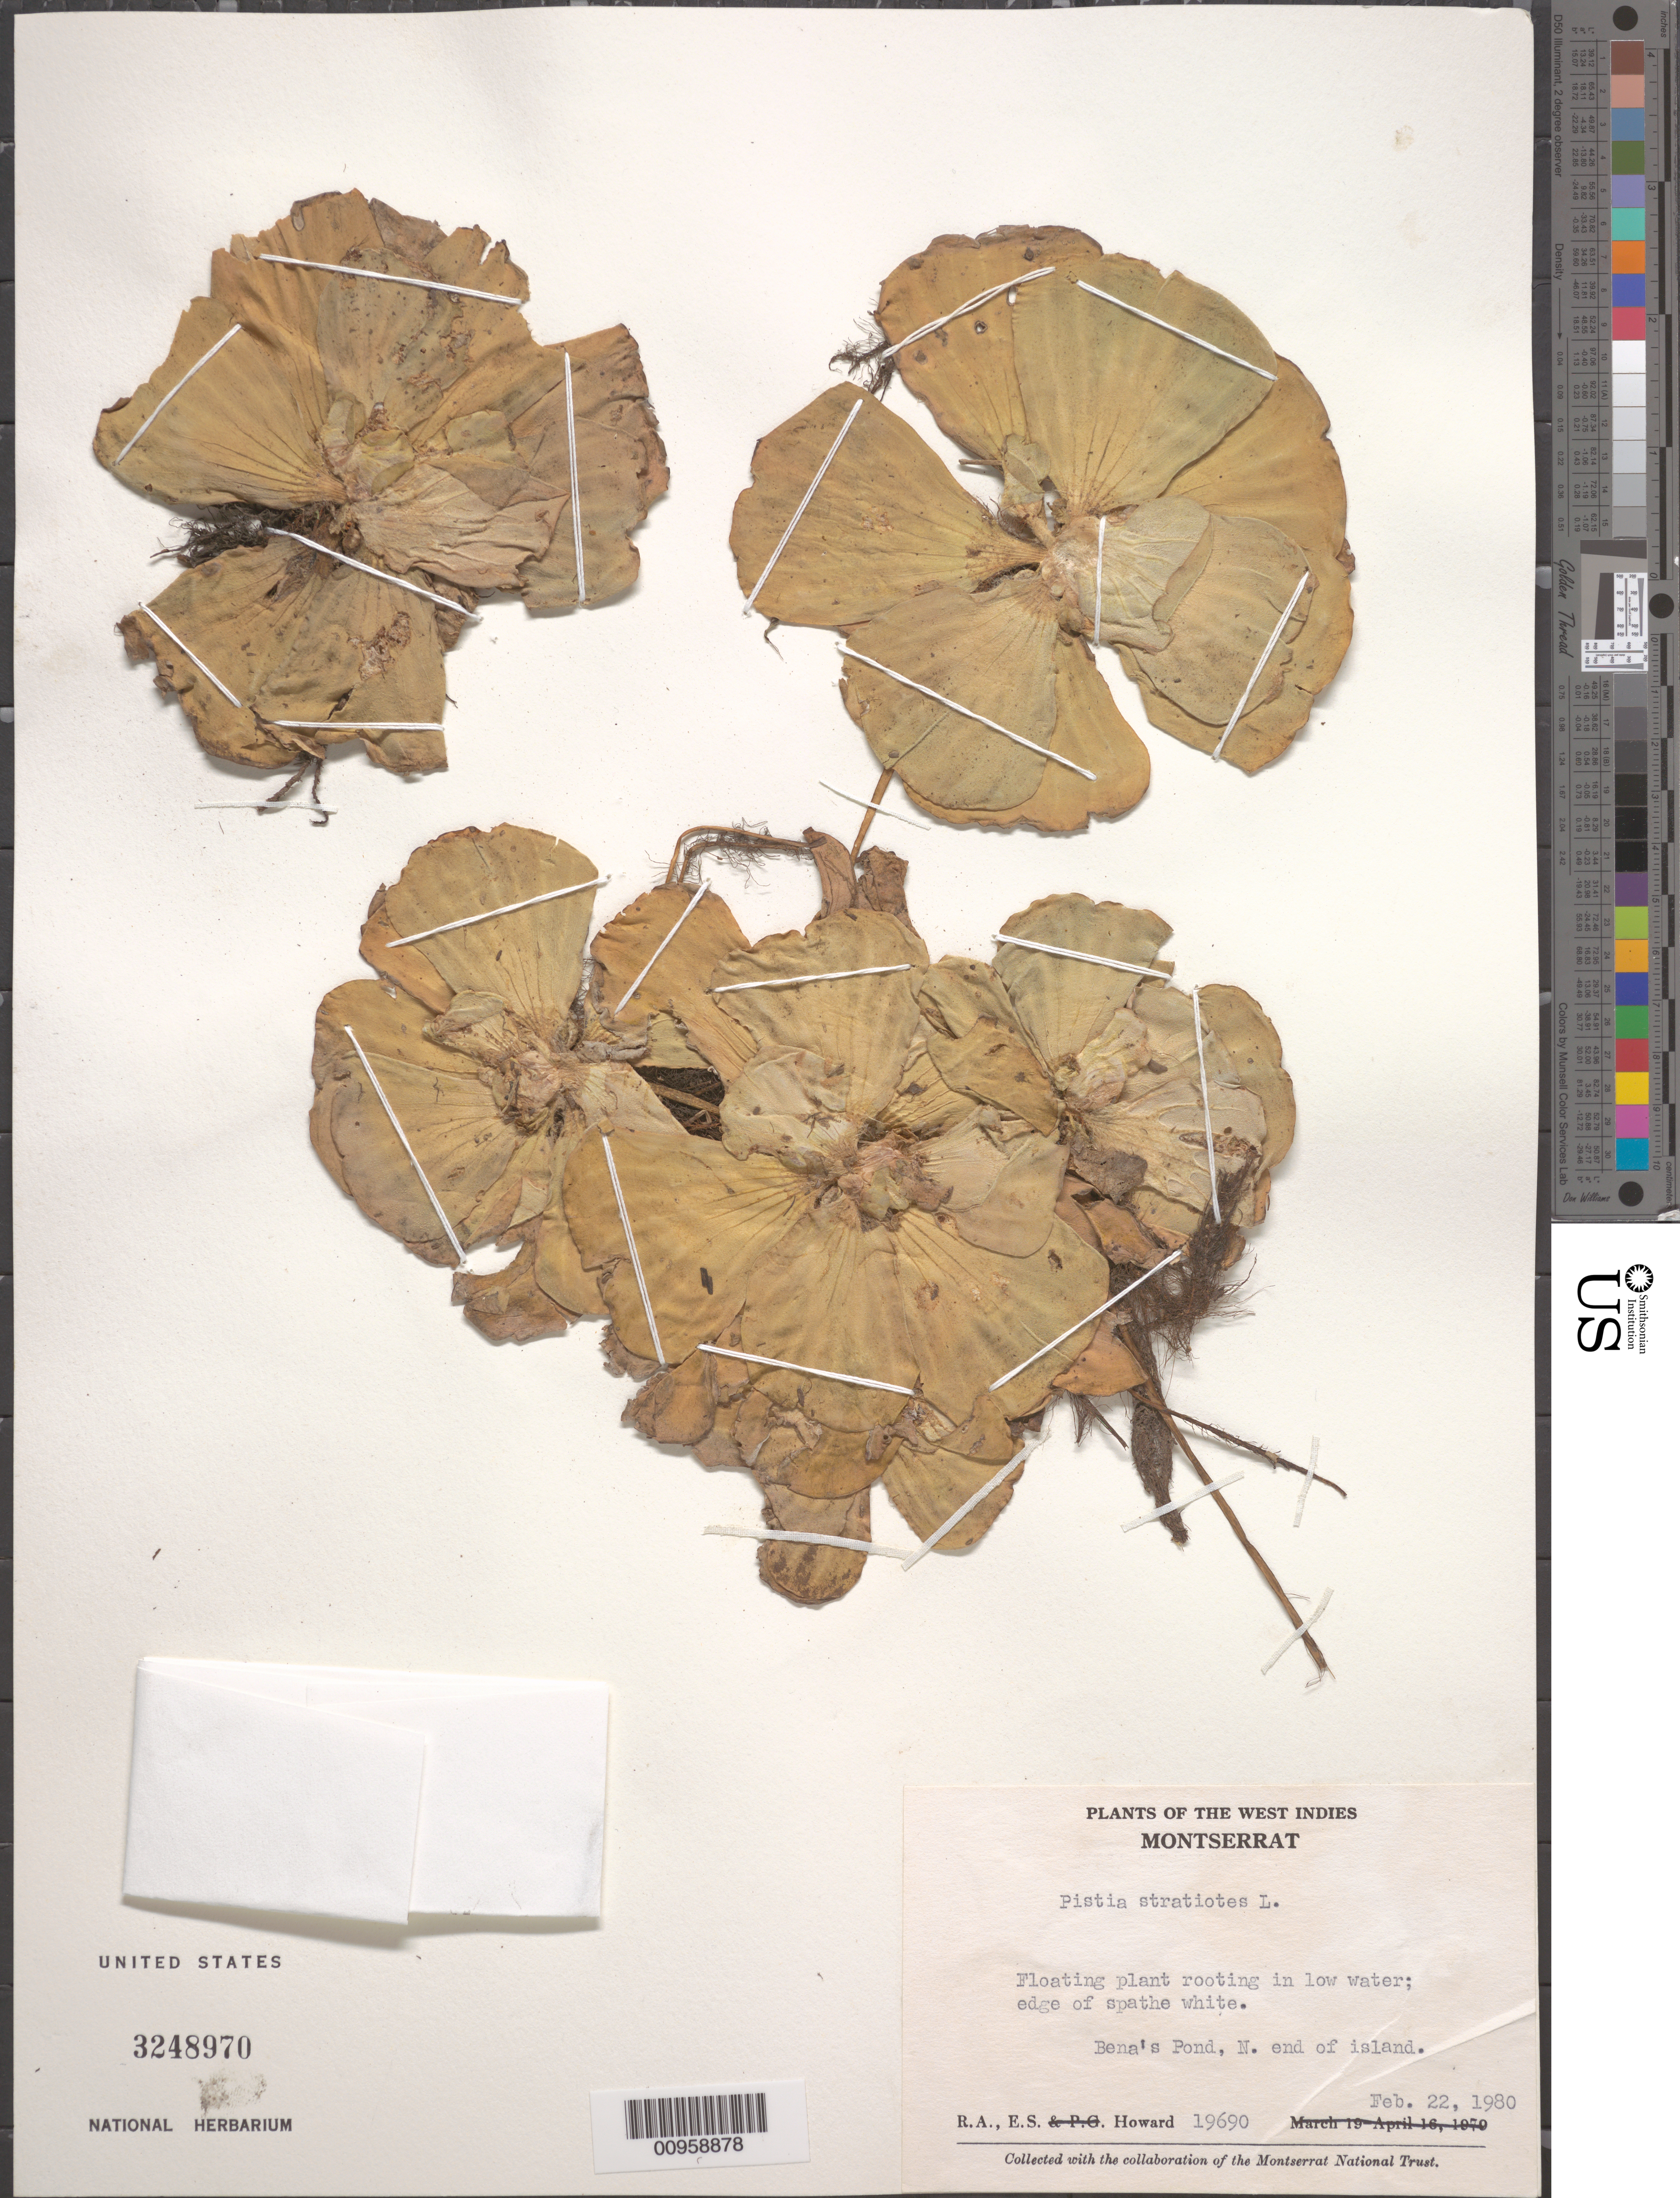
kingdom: Plantae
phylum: Tracheophyta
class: Liliopsida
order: Alismatales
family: Araceae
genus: Pistia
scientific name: Pistia stratiotes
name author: L.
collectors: R. A. Howard & E. S. Howard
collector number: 19690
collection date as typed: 22 Feb 1980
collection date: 1980-02-22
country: Montserrat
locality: Bena's Pond, N end of island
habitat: Floating in low water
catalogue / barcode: US 3248970